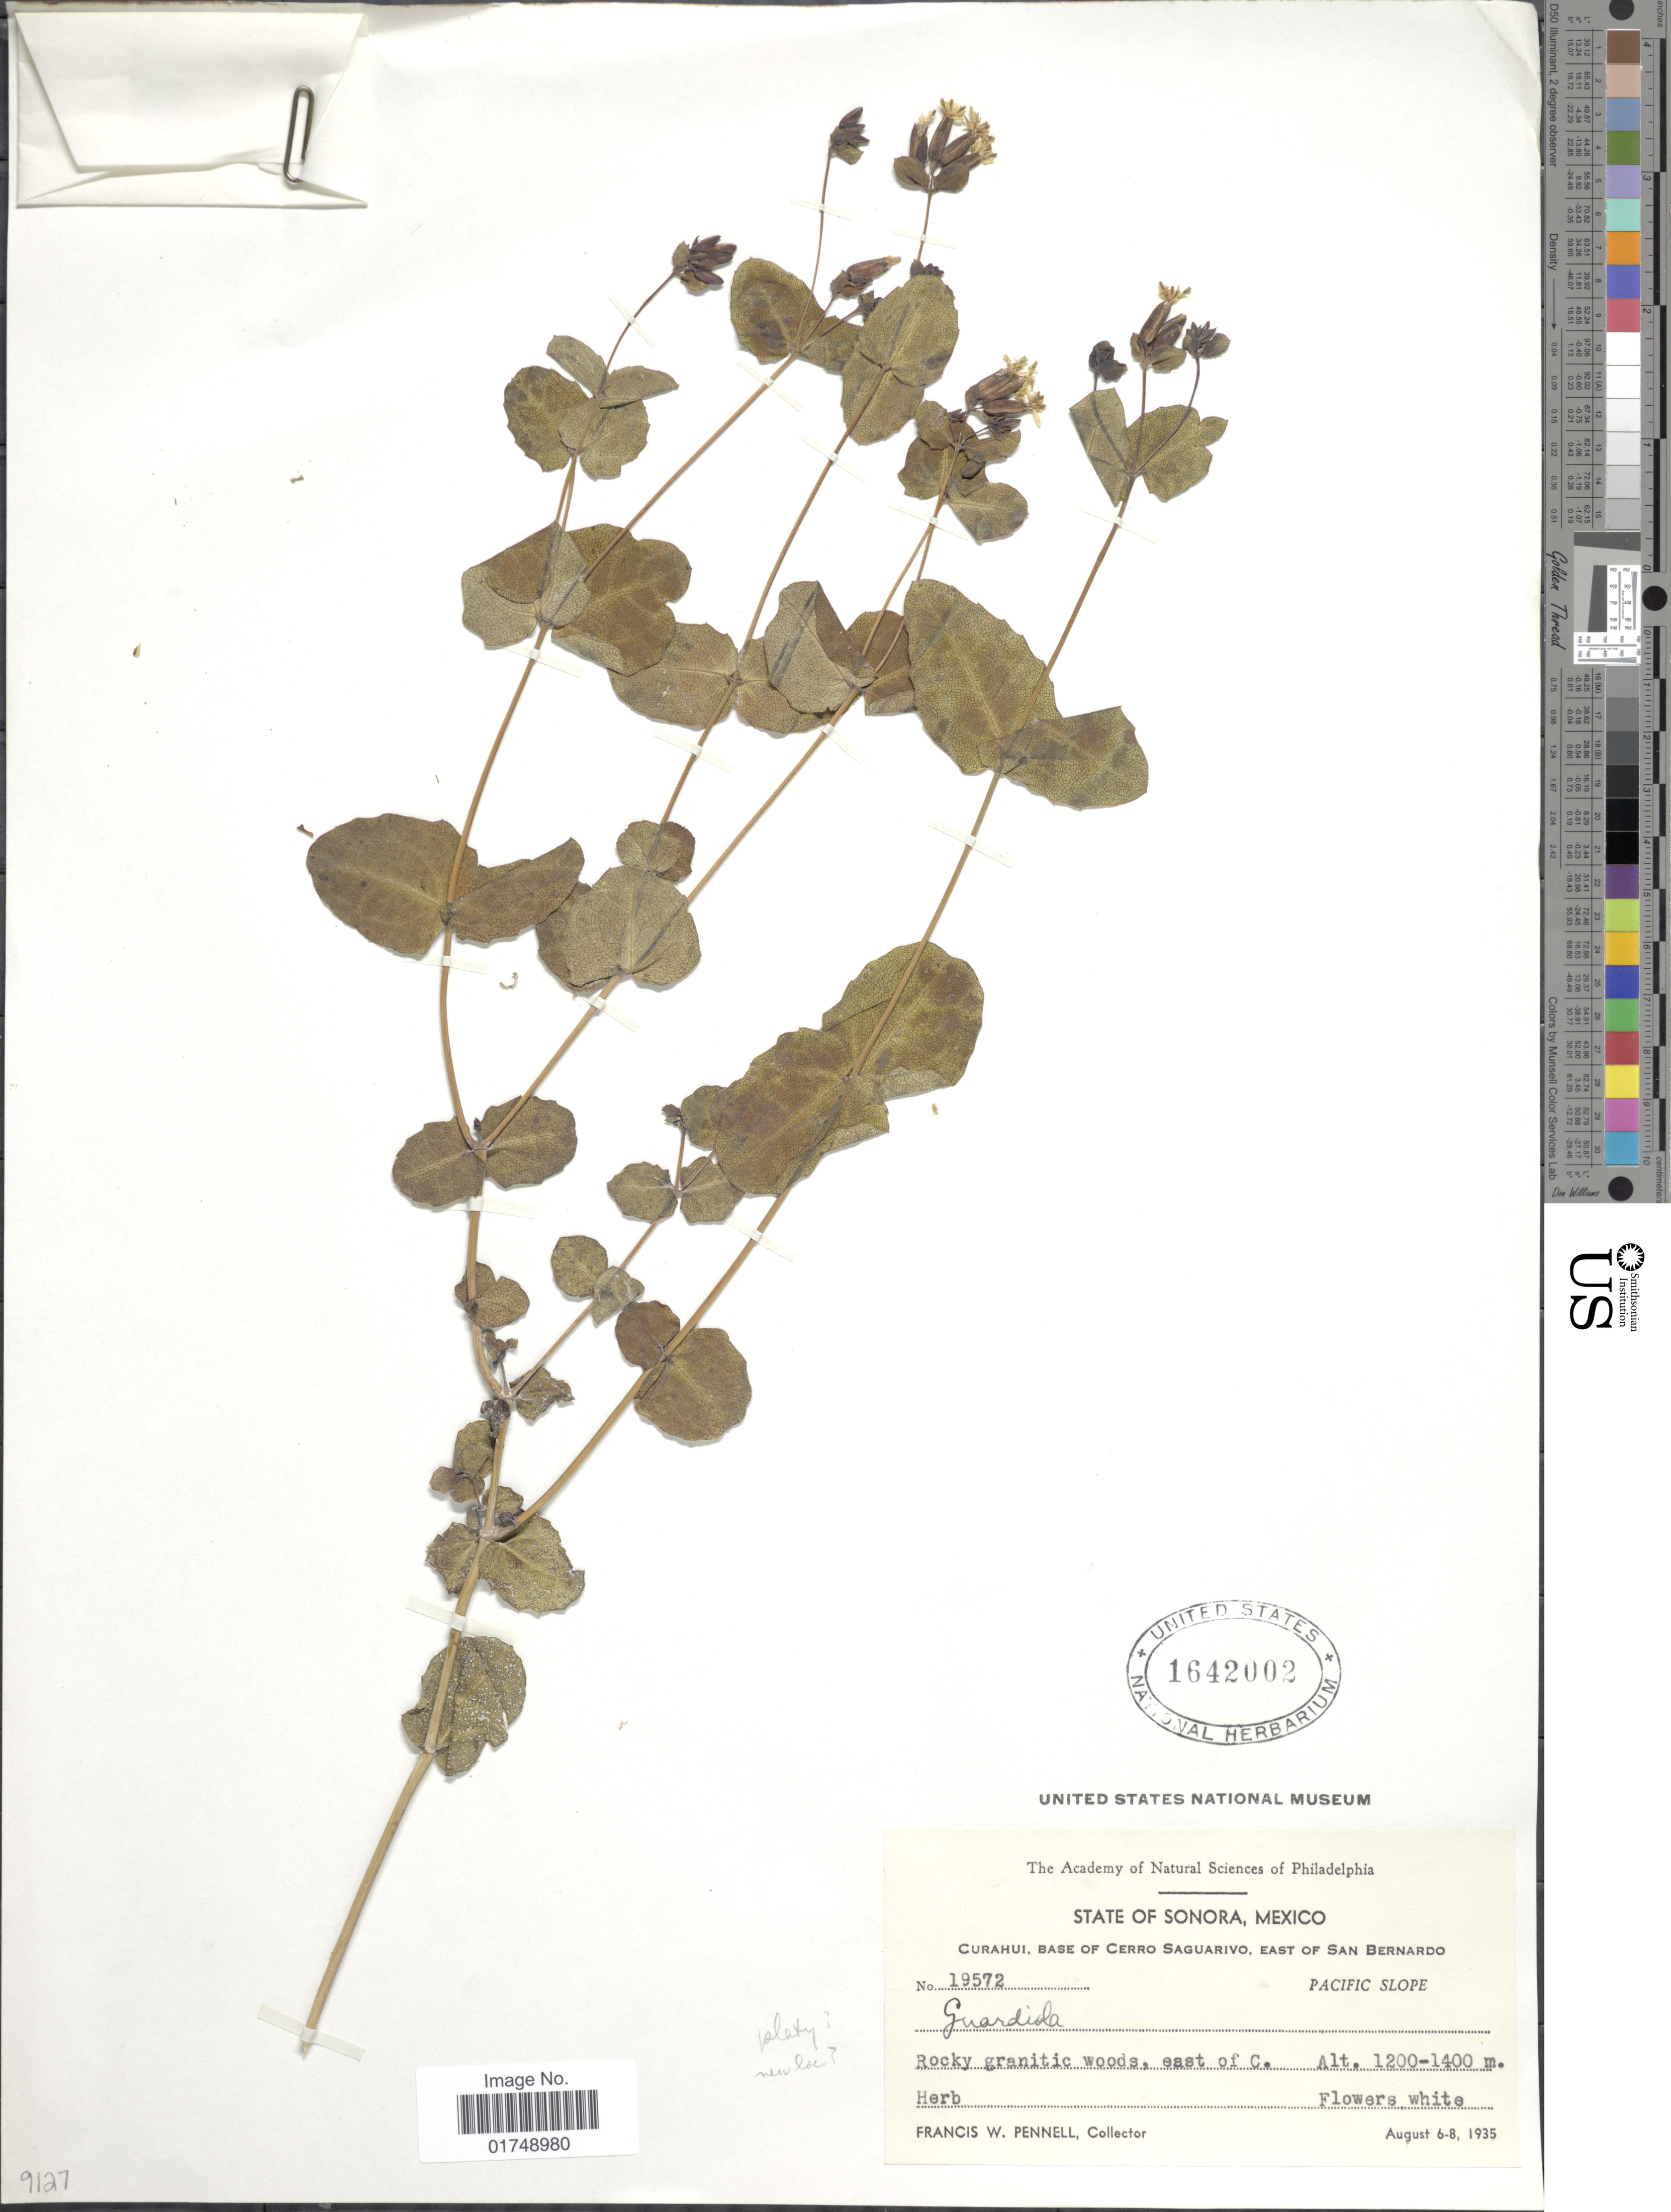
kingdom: Plantae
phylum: Tracheophyta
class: Magnoliopsida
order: Asterales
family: Asteraceae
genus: Guardiola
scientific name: Guardiola sp.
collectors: F. W. Pennell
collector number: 19572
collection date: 1935-08-06/1935-08-08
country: Mexico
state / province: Sonora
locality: Curahui, base of Cerro Saguarivo, East of San Bernardo. Pacific Slope, East of C.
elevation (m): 1200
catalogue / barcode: US 1642002